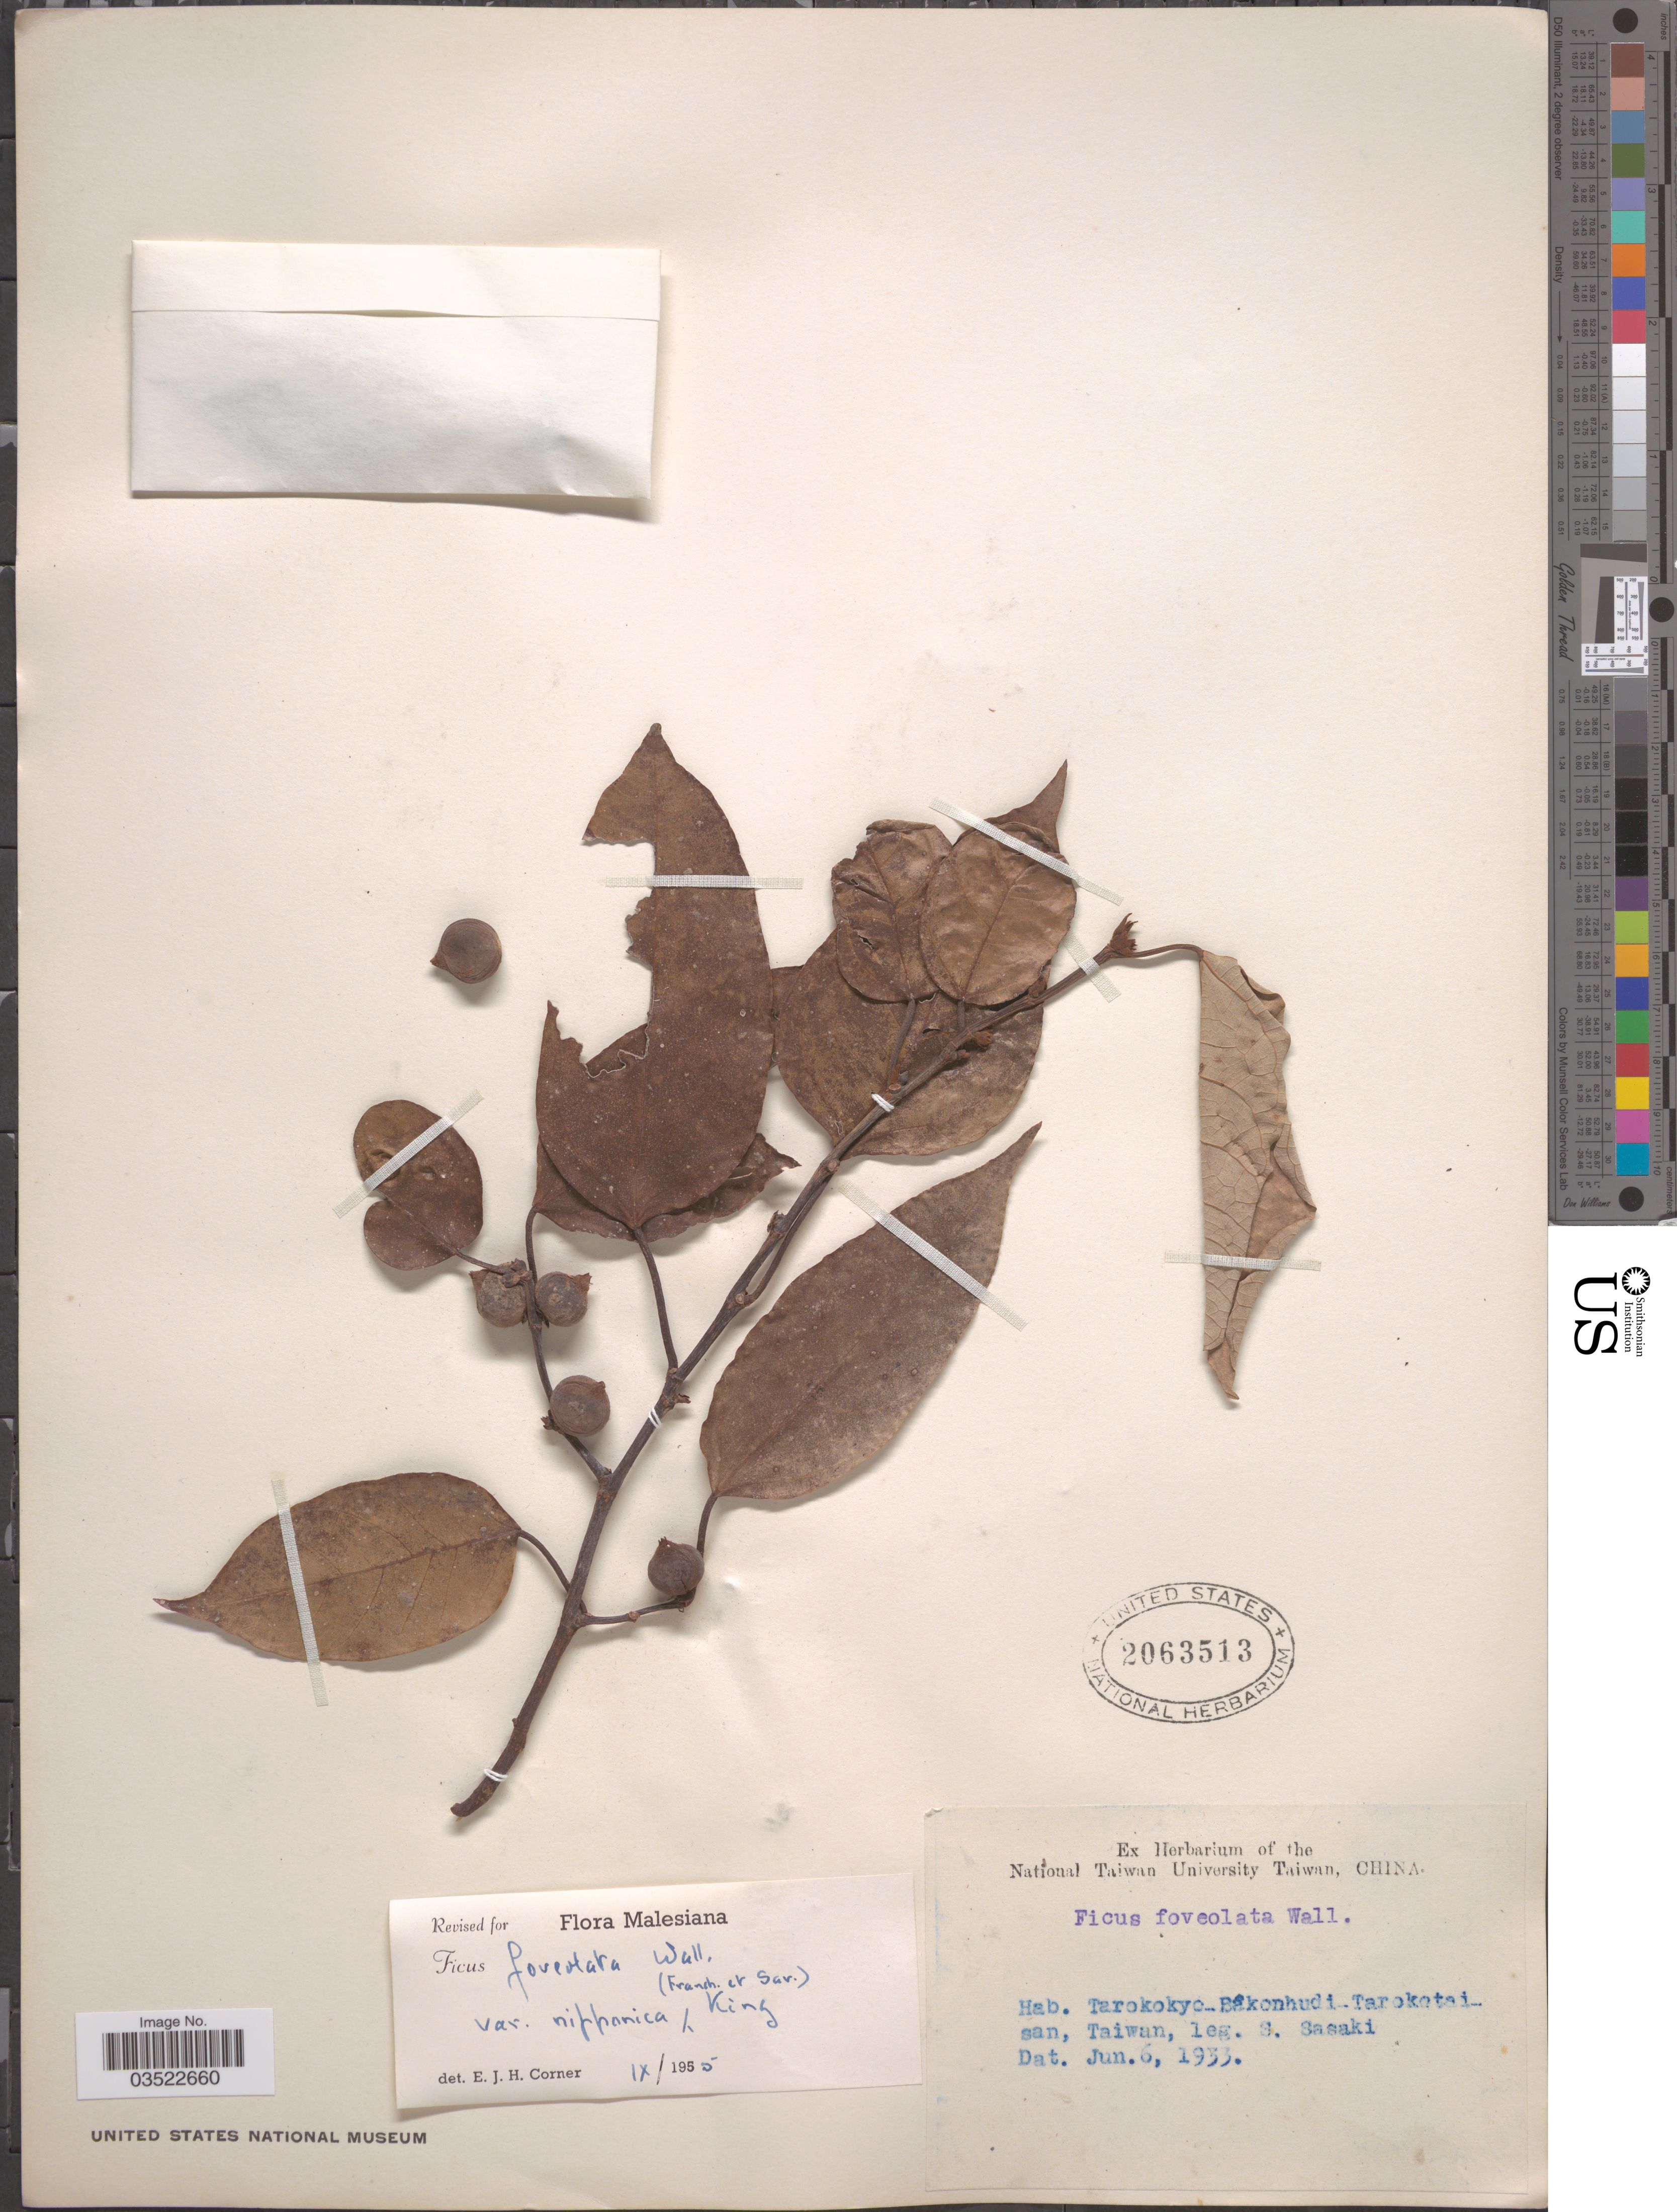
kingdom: Plantae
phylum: Tracheophyta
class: Magnoliopsida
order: Rosales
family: Moraceae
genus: Ficus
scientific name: Ficus sarmentosa var. nipponica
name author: (Franch. & Sav.) Corner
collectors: S. Sasaki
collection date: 1933-06-06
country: Taiwan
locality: Tarokokyo-Bâkonhudi-Tarokotaisan.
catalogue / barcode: US 2063513